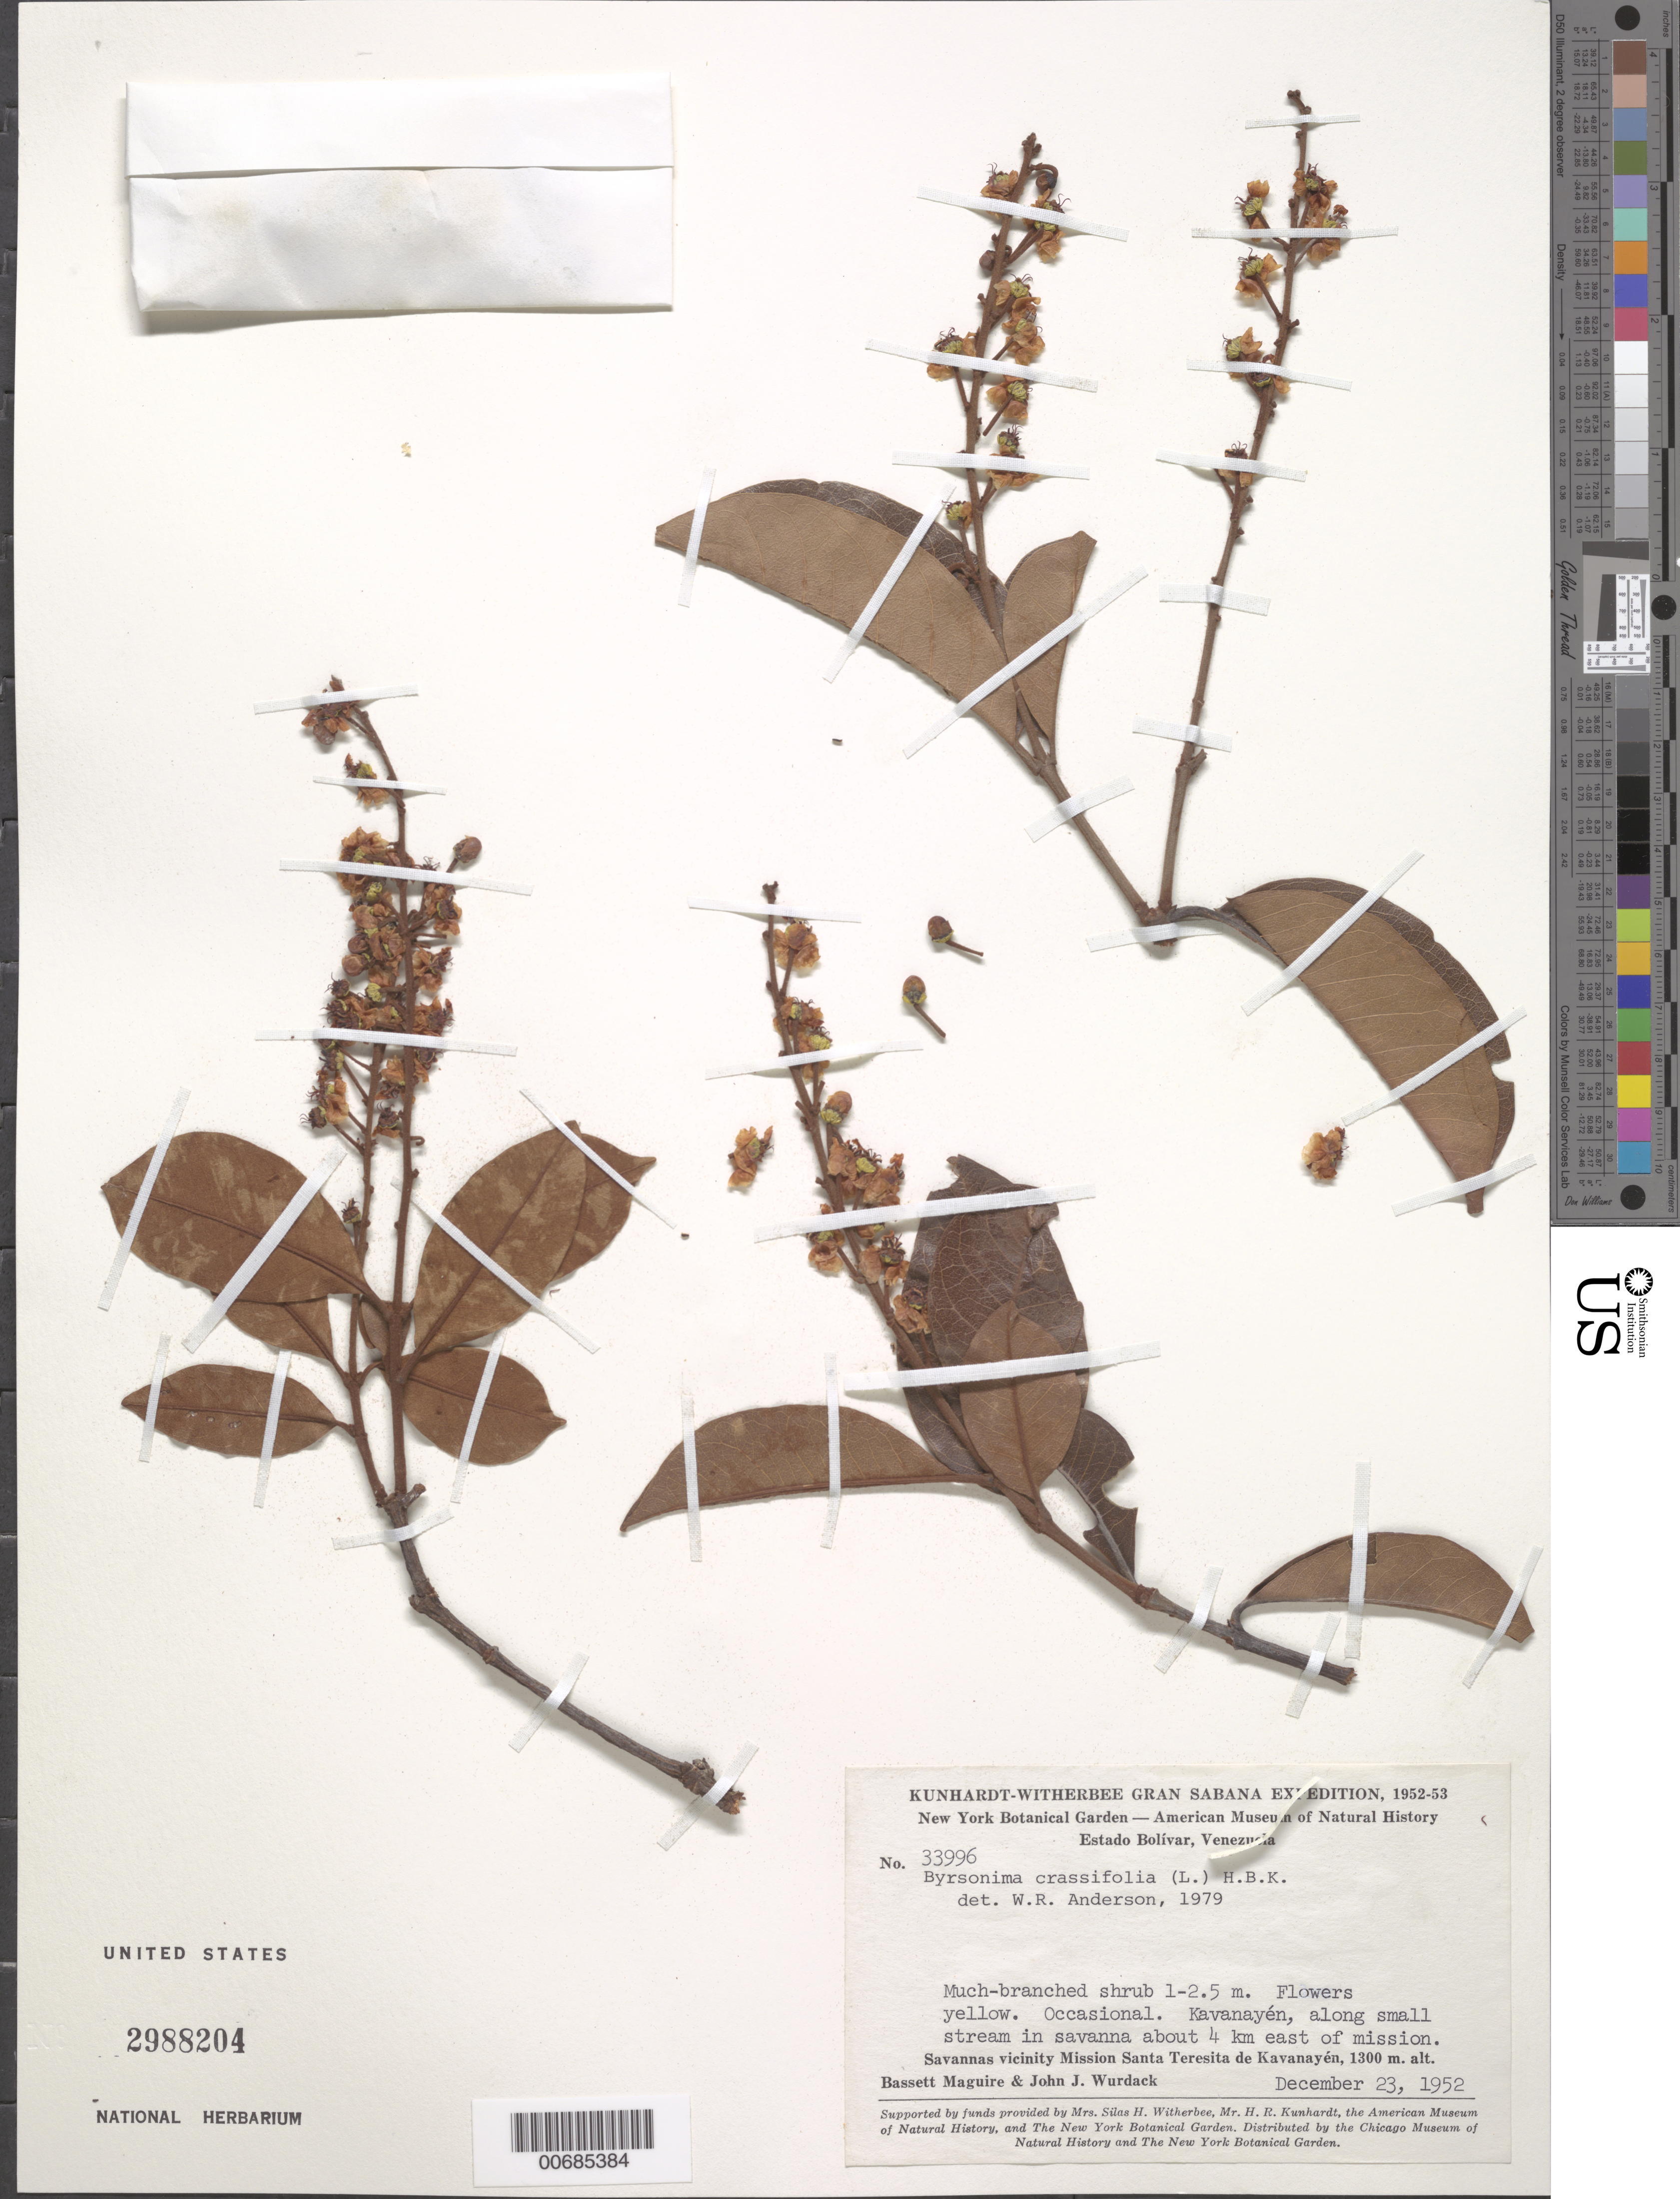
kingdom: Plantae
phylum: Tracheophyta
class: Magnoliopsida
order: Malpighiales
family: Malpighiaceae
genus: Byrsonima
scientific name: Byrsonima crassifolia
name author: (L.) Kunth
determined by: Anderson, W. R., (MICH), University of Michigan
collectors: B. Maguire & J. J. Wurdack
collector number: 33996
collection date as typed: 23-Dec-52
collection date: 1952-12-23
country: Venezuela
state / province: Bolívar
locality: Mission Santa Teresita de Kavanayén, 4 km E of Mission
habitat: Savannas, along stream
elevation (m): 1300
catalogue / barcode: US 2988204